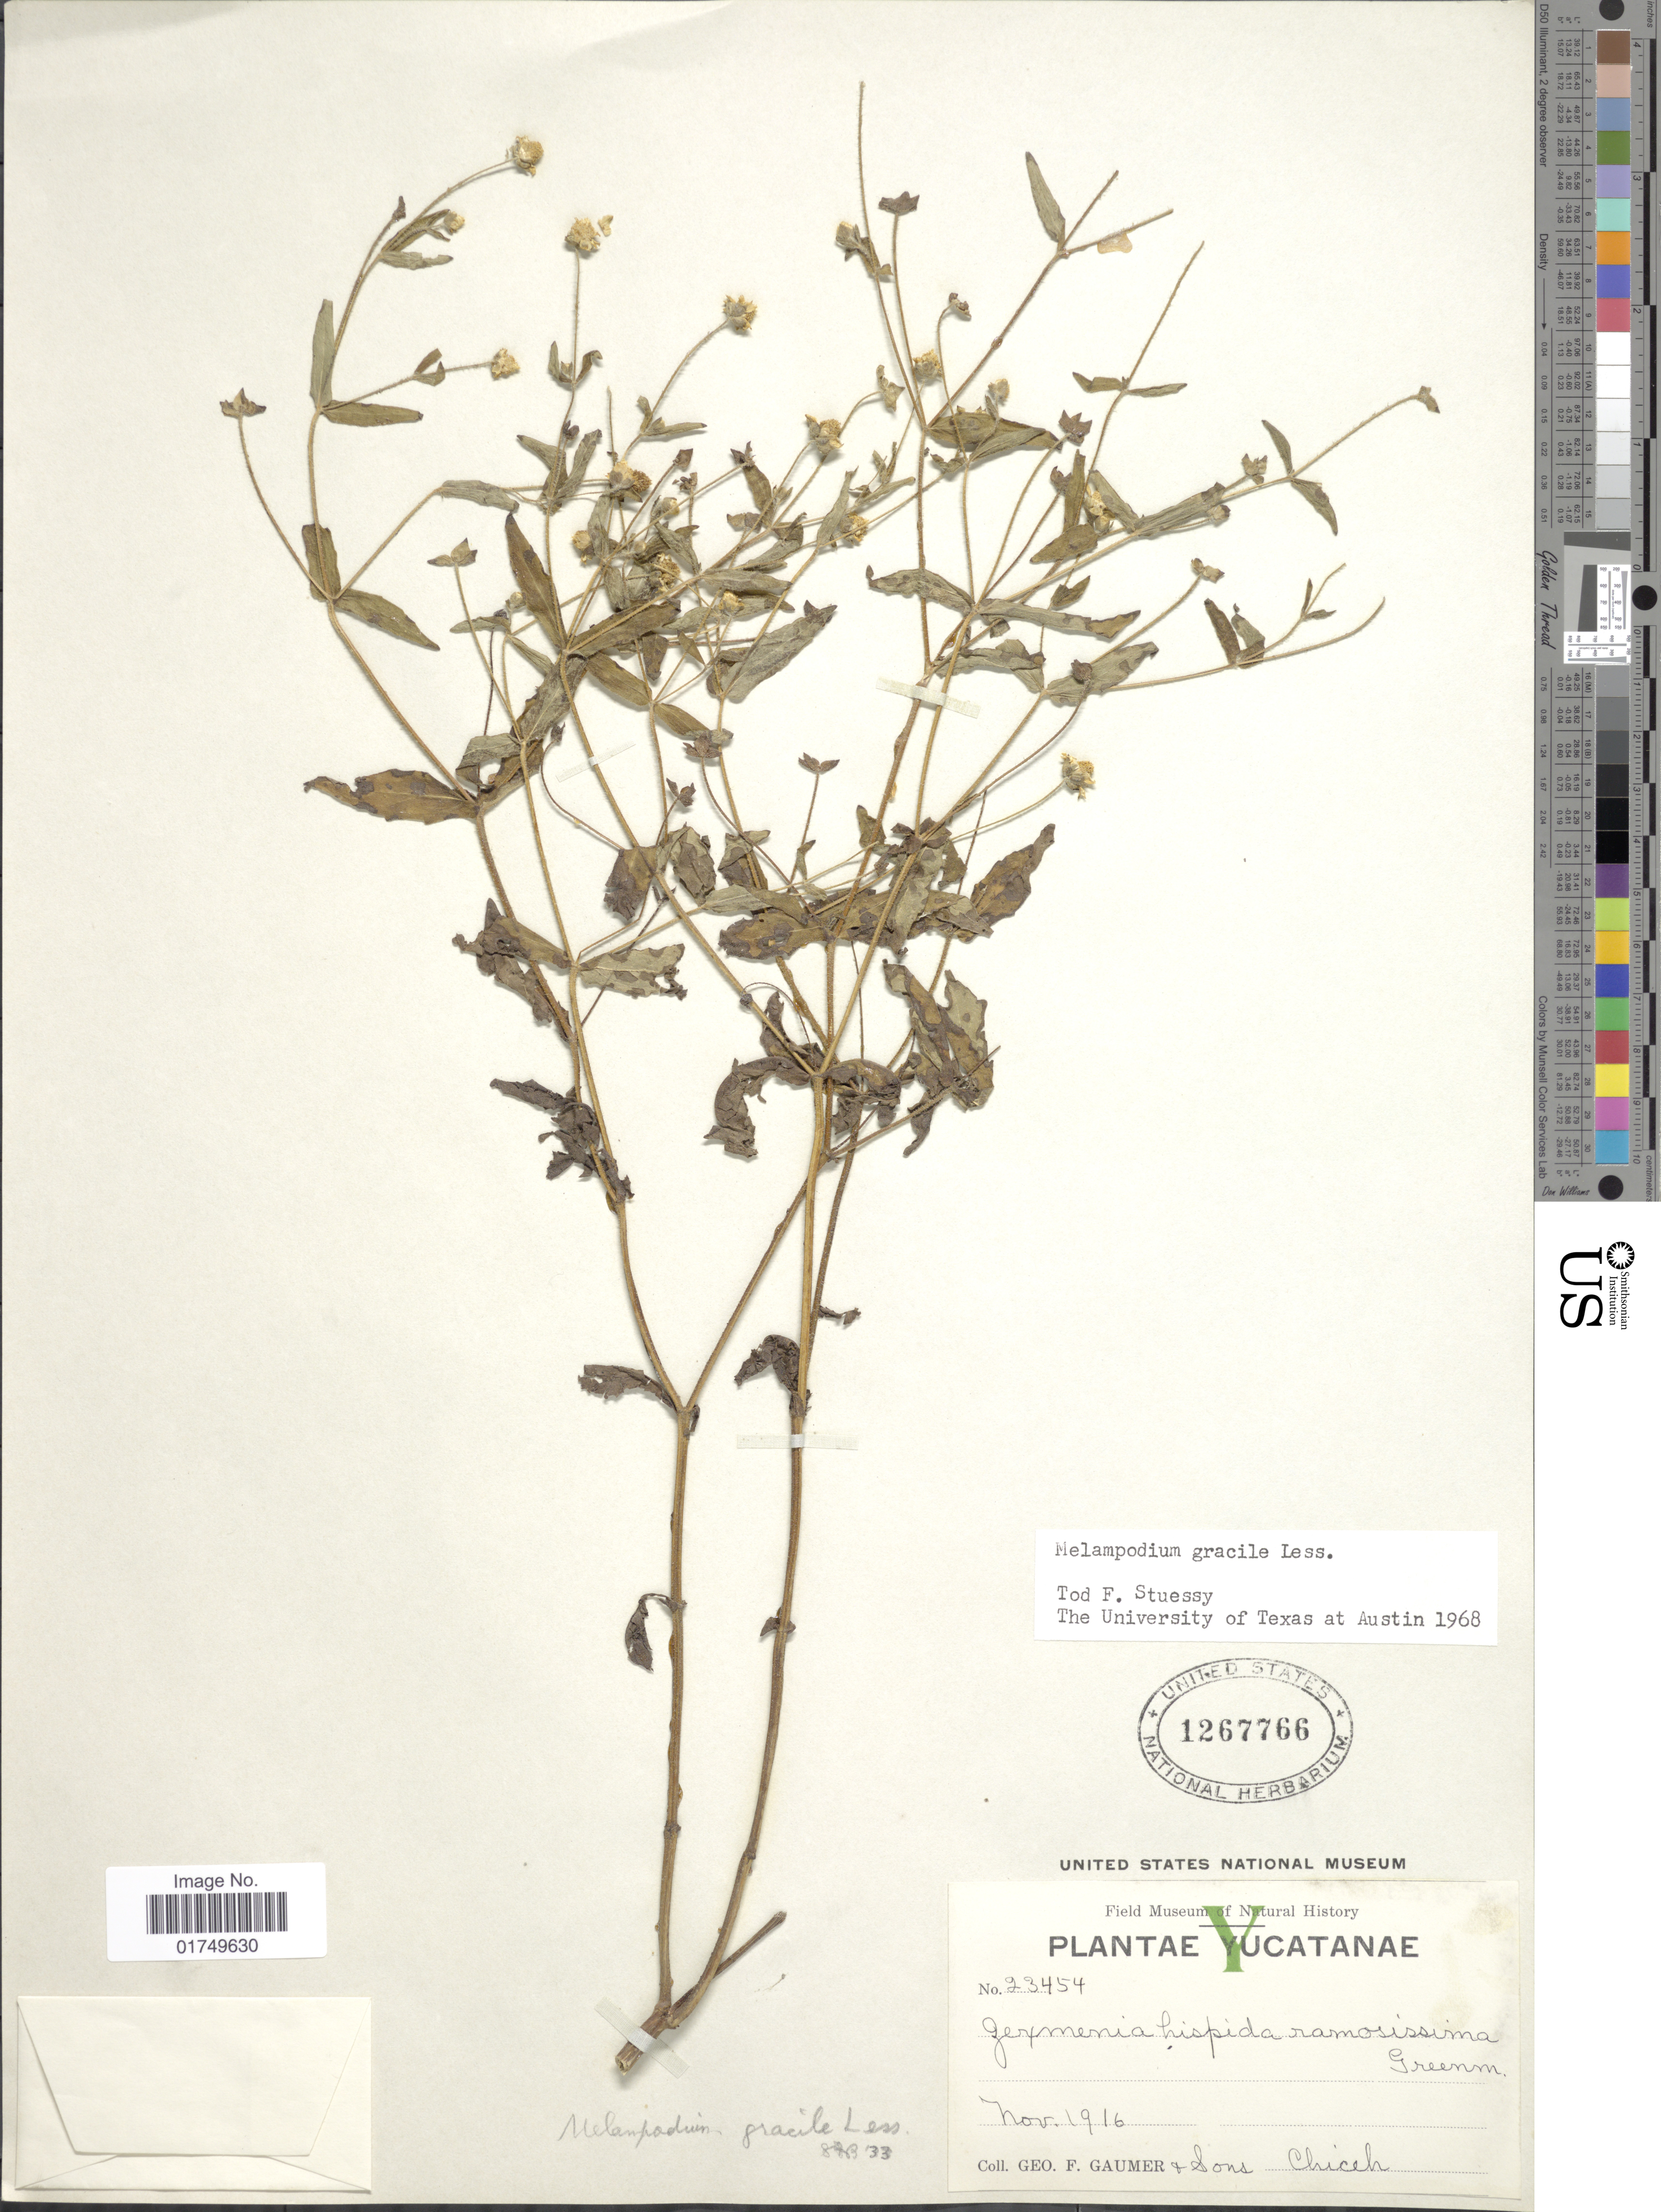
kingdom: Plantae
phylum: Tracheophyta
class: Magnoliopsida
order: Asterales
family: Asteraceae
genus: Melampodium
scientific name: Melampodium gracile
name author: Less.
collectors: G. F. Gaumer & et al.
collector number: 23454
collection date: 1916-11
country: Mexico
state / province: Yucatán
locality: Chiceh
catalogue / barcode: US 1267766